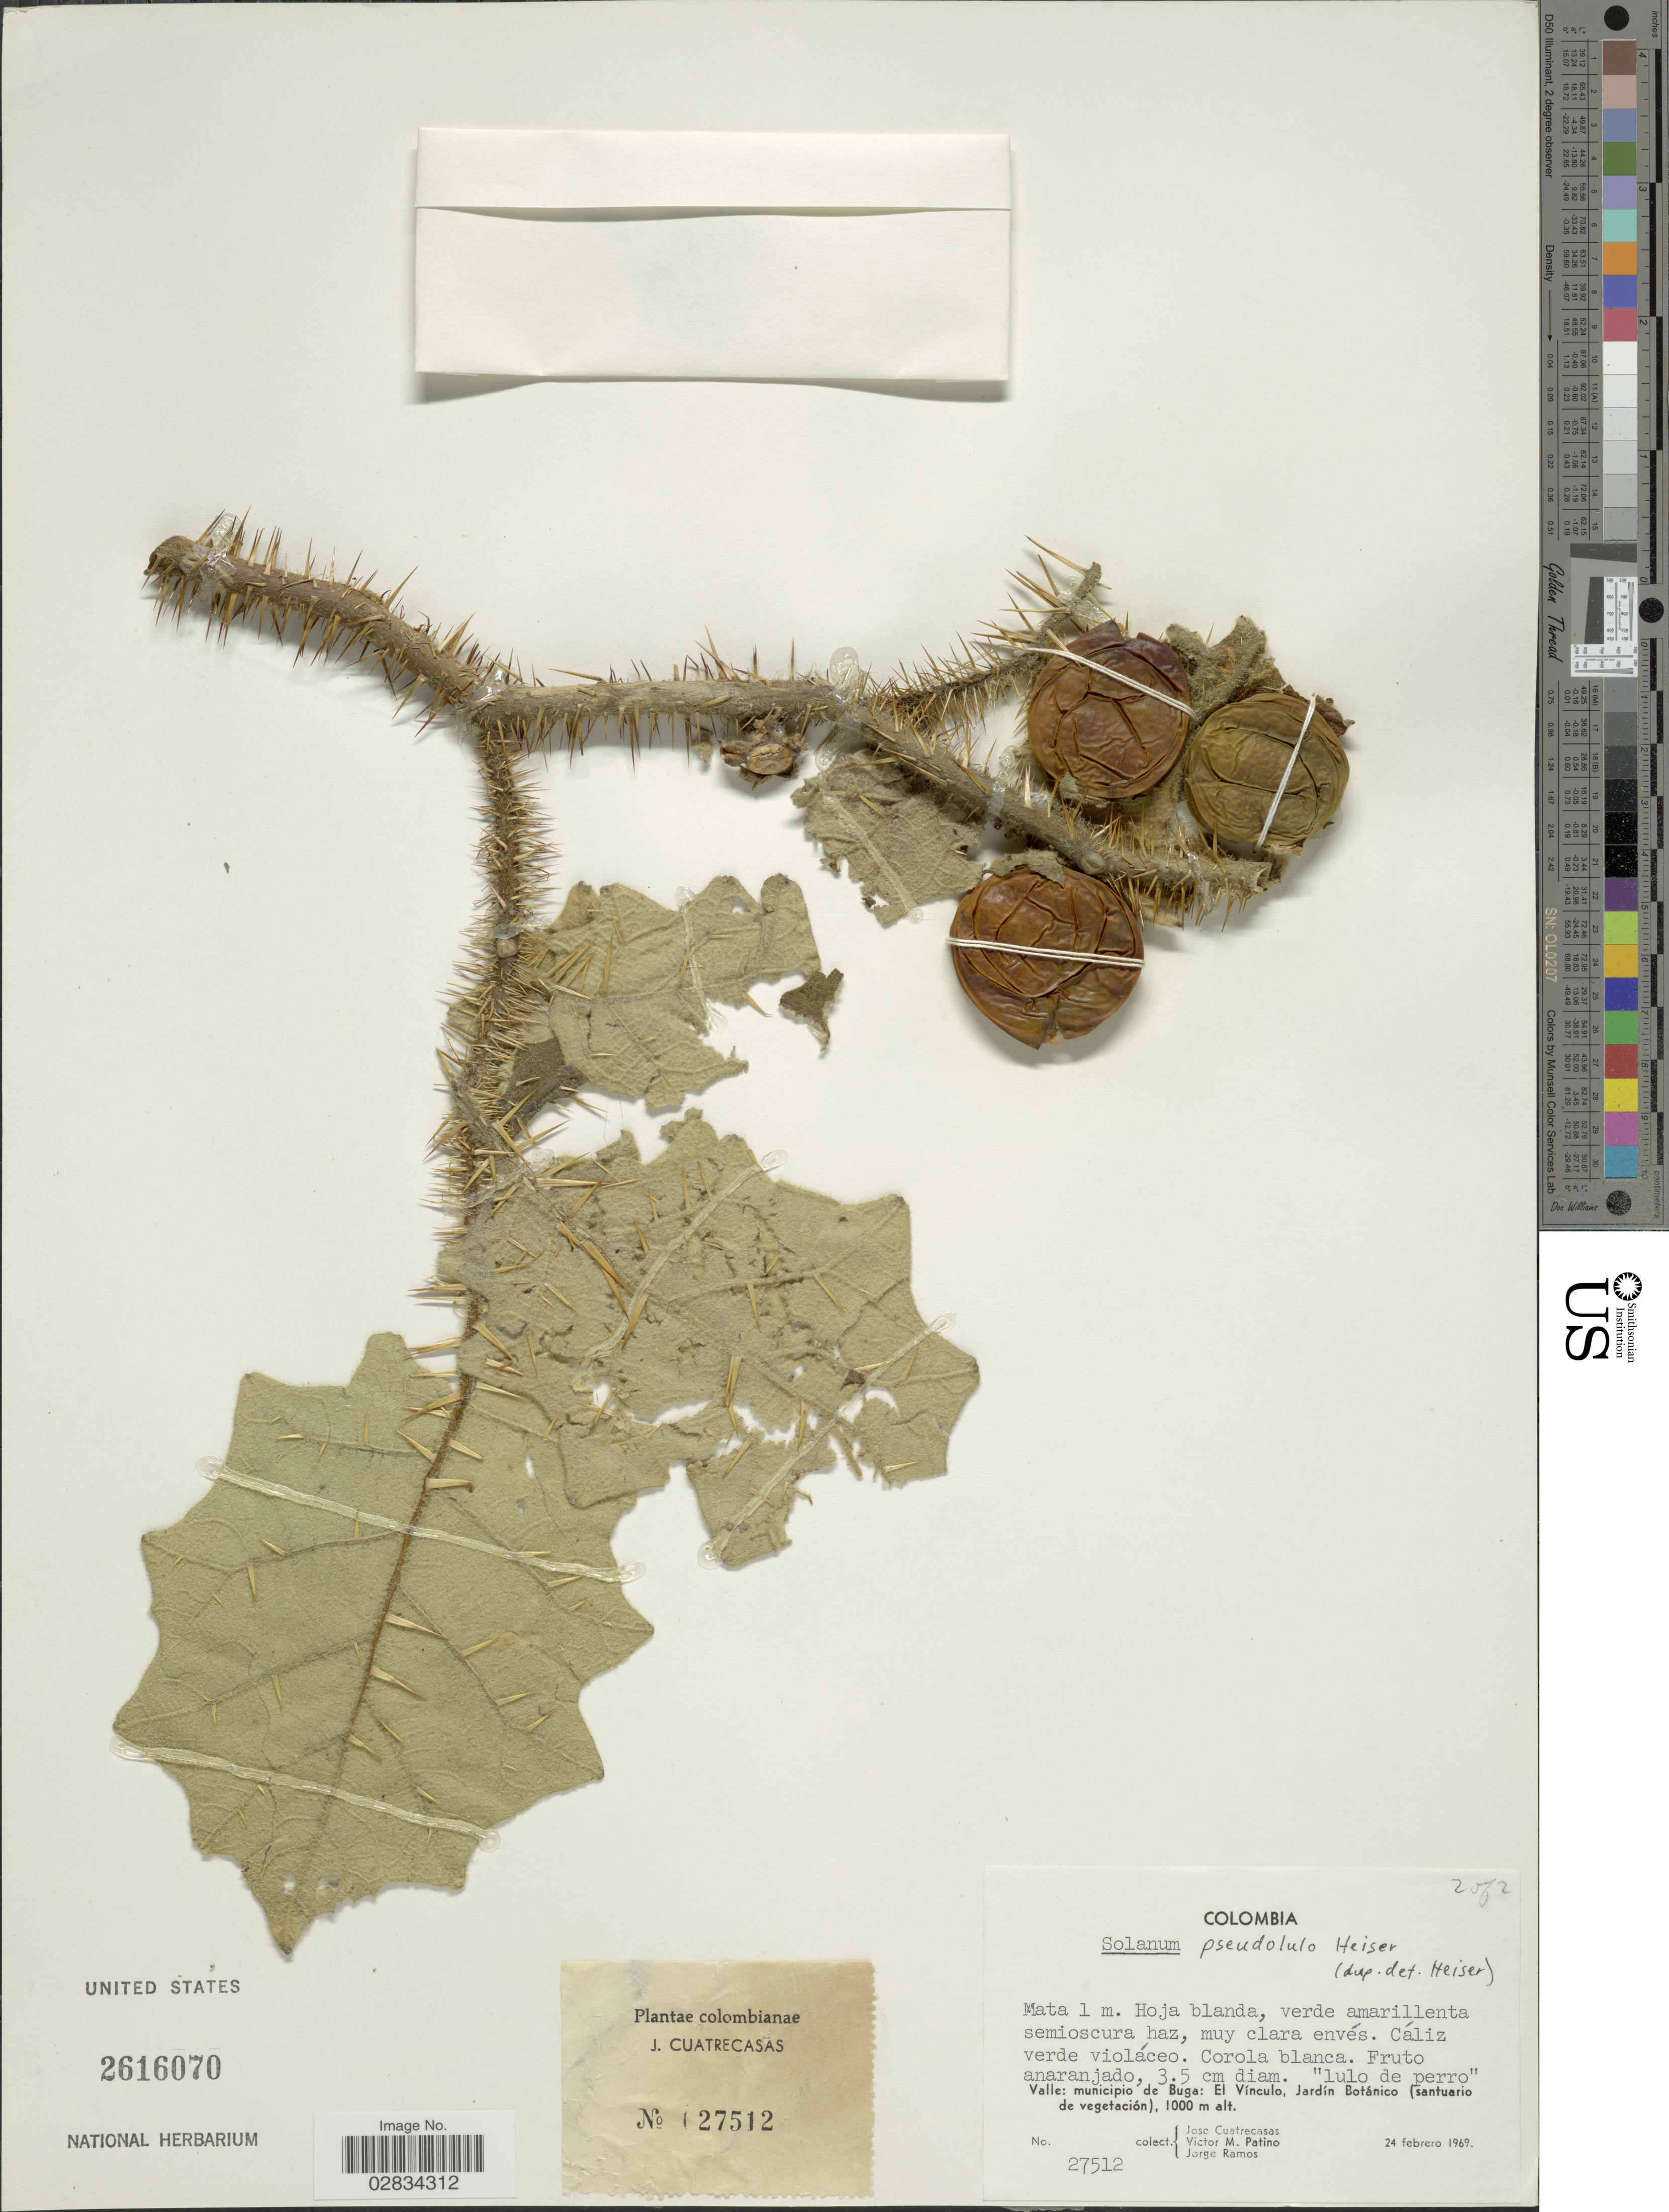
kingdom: Plantae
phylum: Tracheophyta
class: Magnoliopsida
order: Solanales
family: Solanaceae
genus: Solanum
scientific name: Solanum pseudolulo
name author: Heiser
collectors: J. Cuatrecasas, V. M. Patiño & J. Ramos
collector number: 27512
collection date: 1969-02-24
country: Colombia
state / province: Valle del Cauca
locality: Valle: municipio de Buga: El Vínculo, Jardín Botánico (santuario de vegetación).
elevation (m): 1000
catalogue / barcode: US 2616070